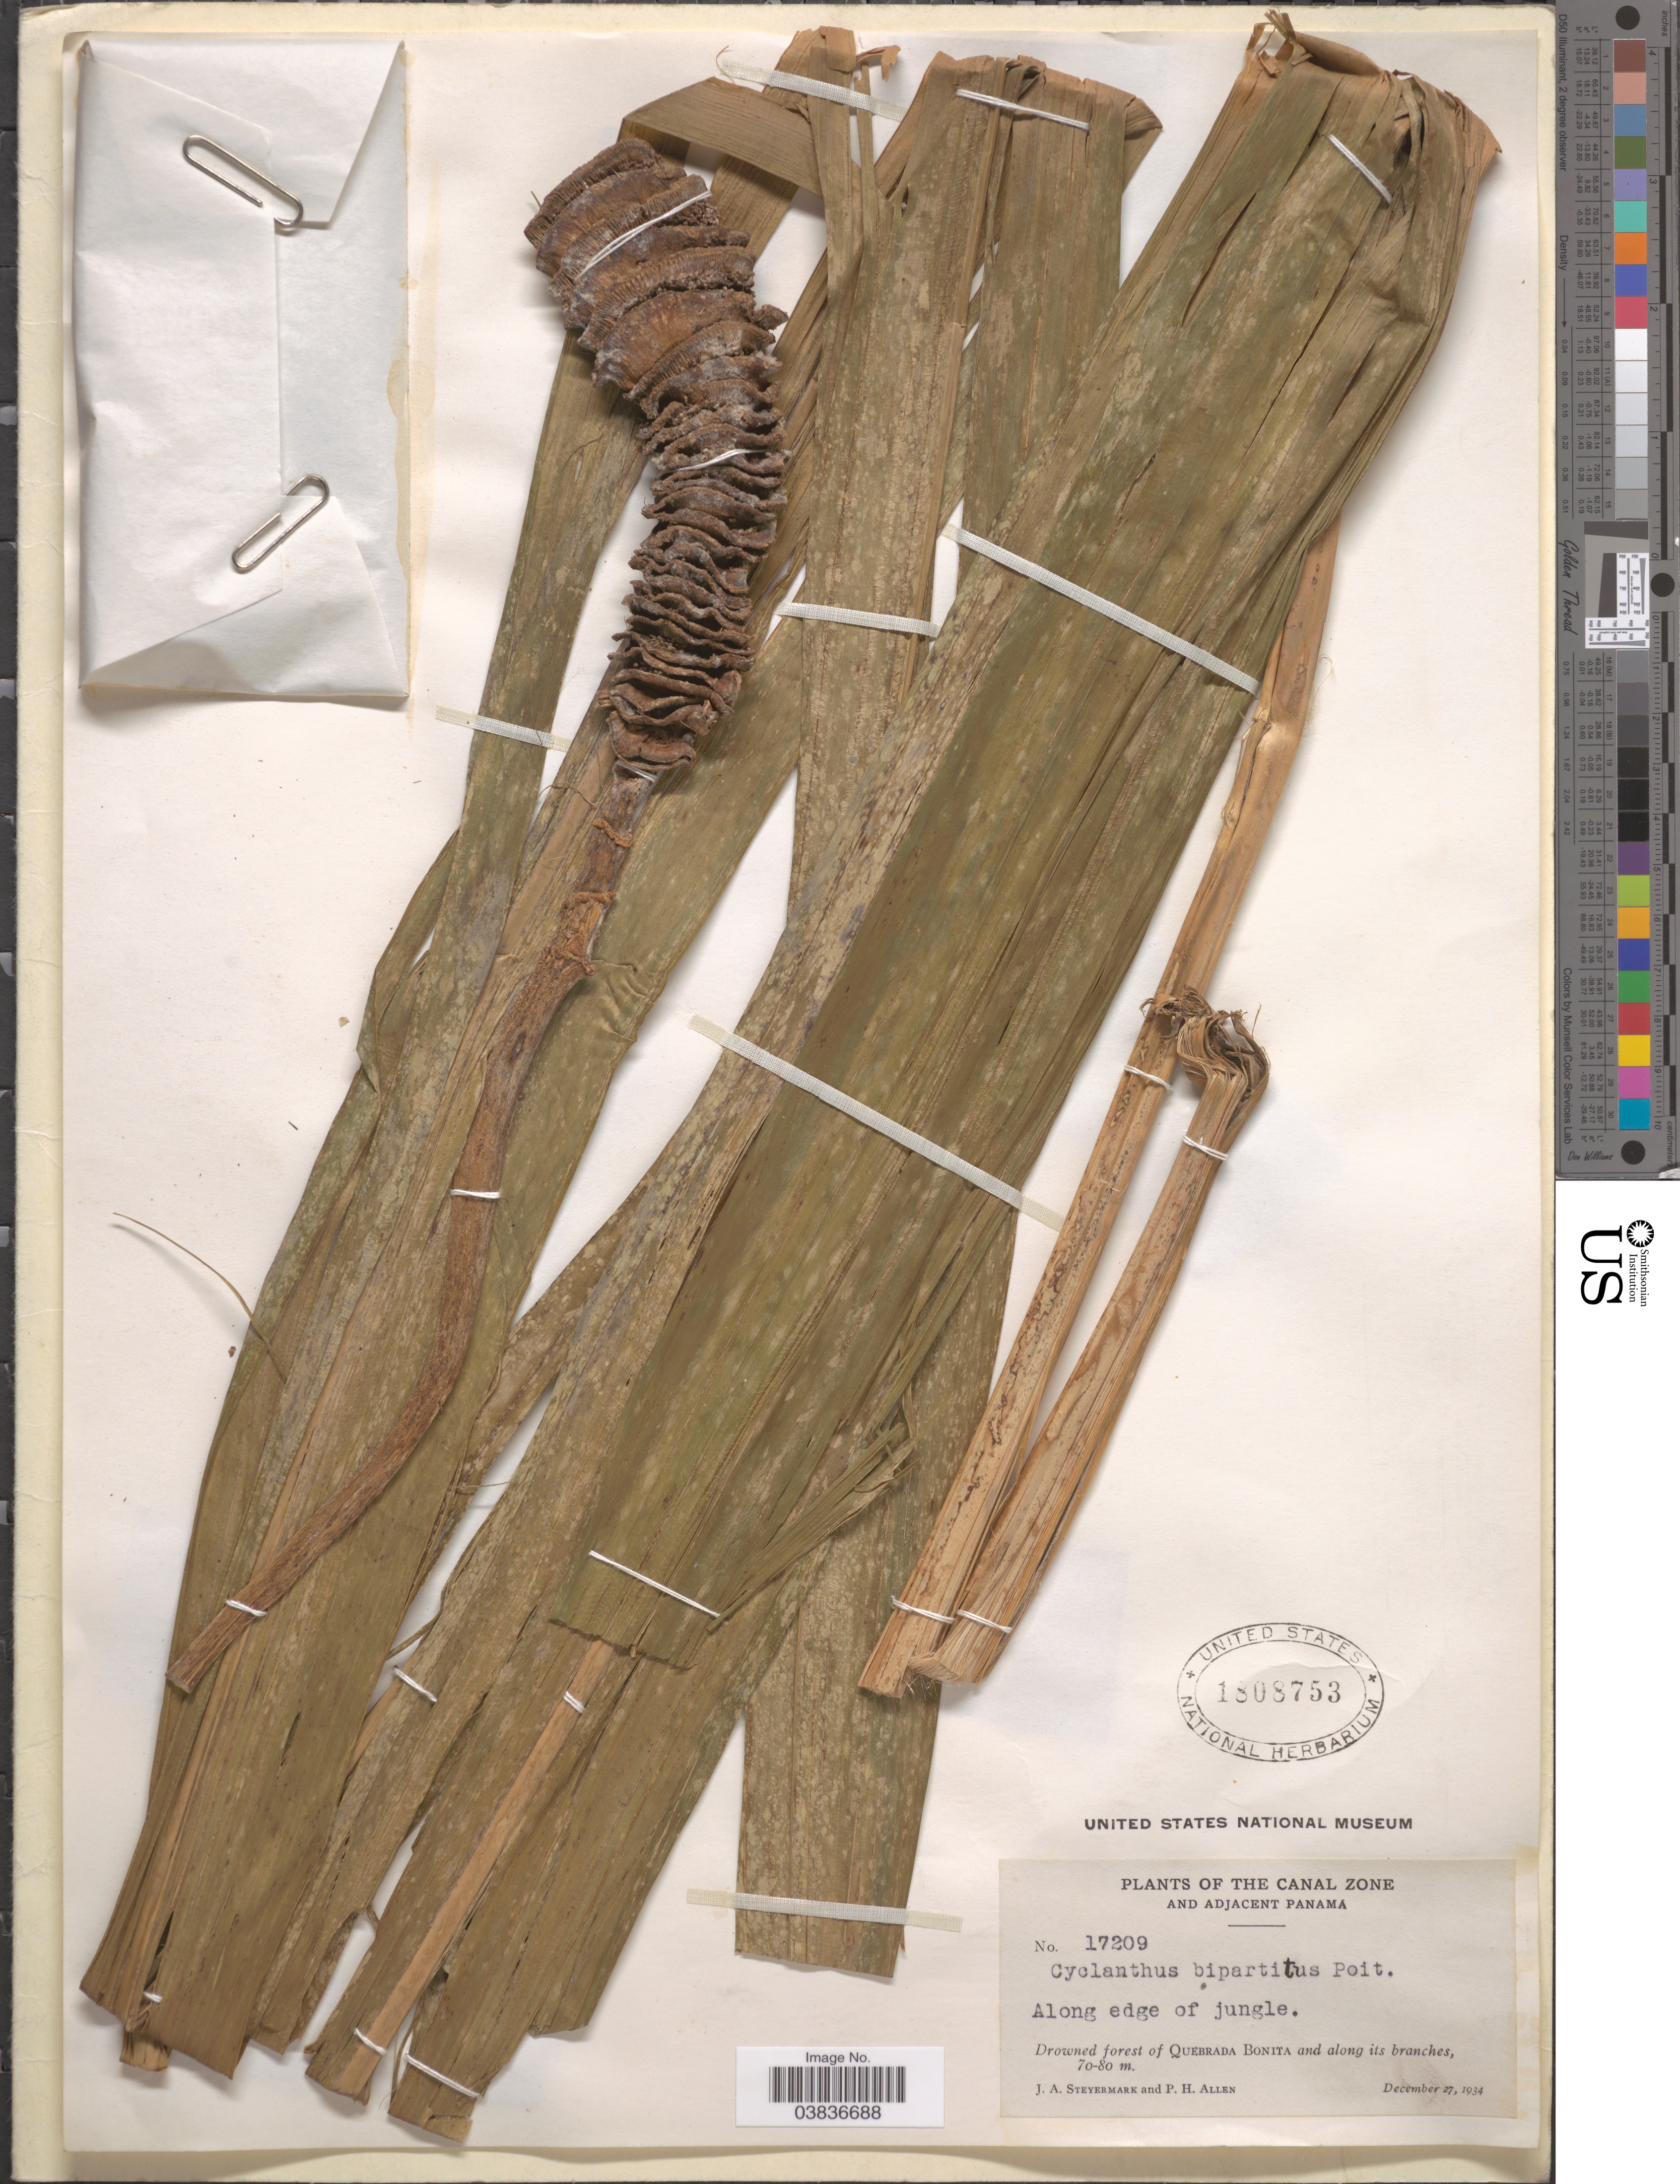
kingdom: Plantae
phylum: Tracheophyta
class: Liliopsida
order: Pandanales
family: Cyclanthaceae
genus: Cyclanthus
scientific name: Cyclanthus bipartitus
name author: Poit. ex A. Rich.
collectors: J. Steyermark & P. H. Allen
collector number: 17209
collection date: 1934-12-27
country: Panama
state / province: Panamá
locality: The Canal Zone and Adjacent Panama. Quebrada Bonita.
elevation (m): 70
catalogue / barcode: US 1808753